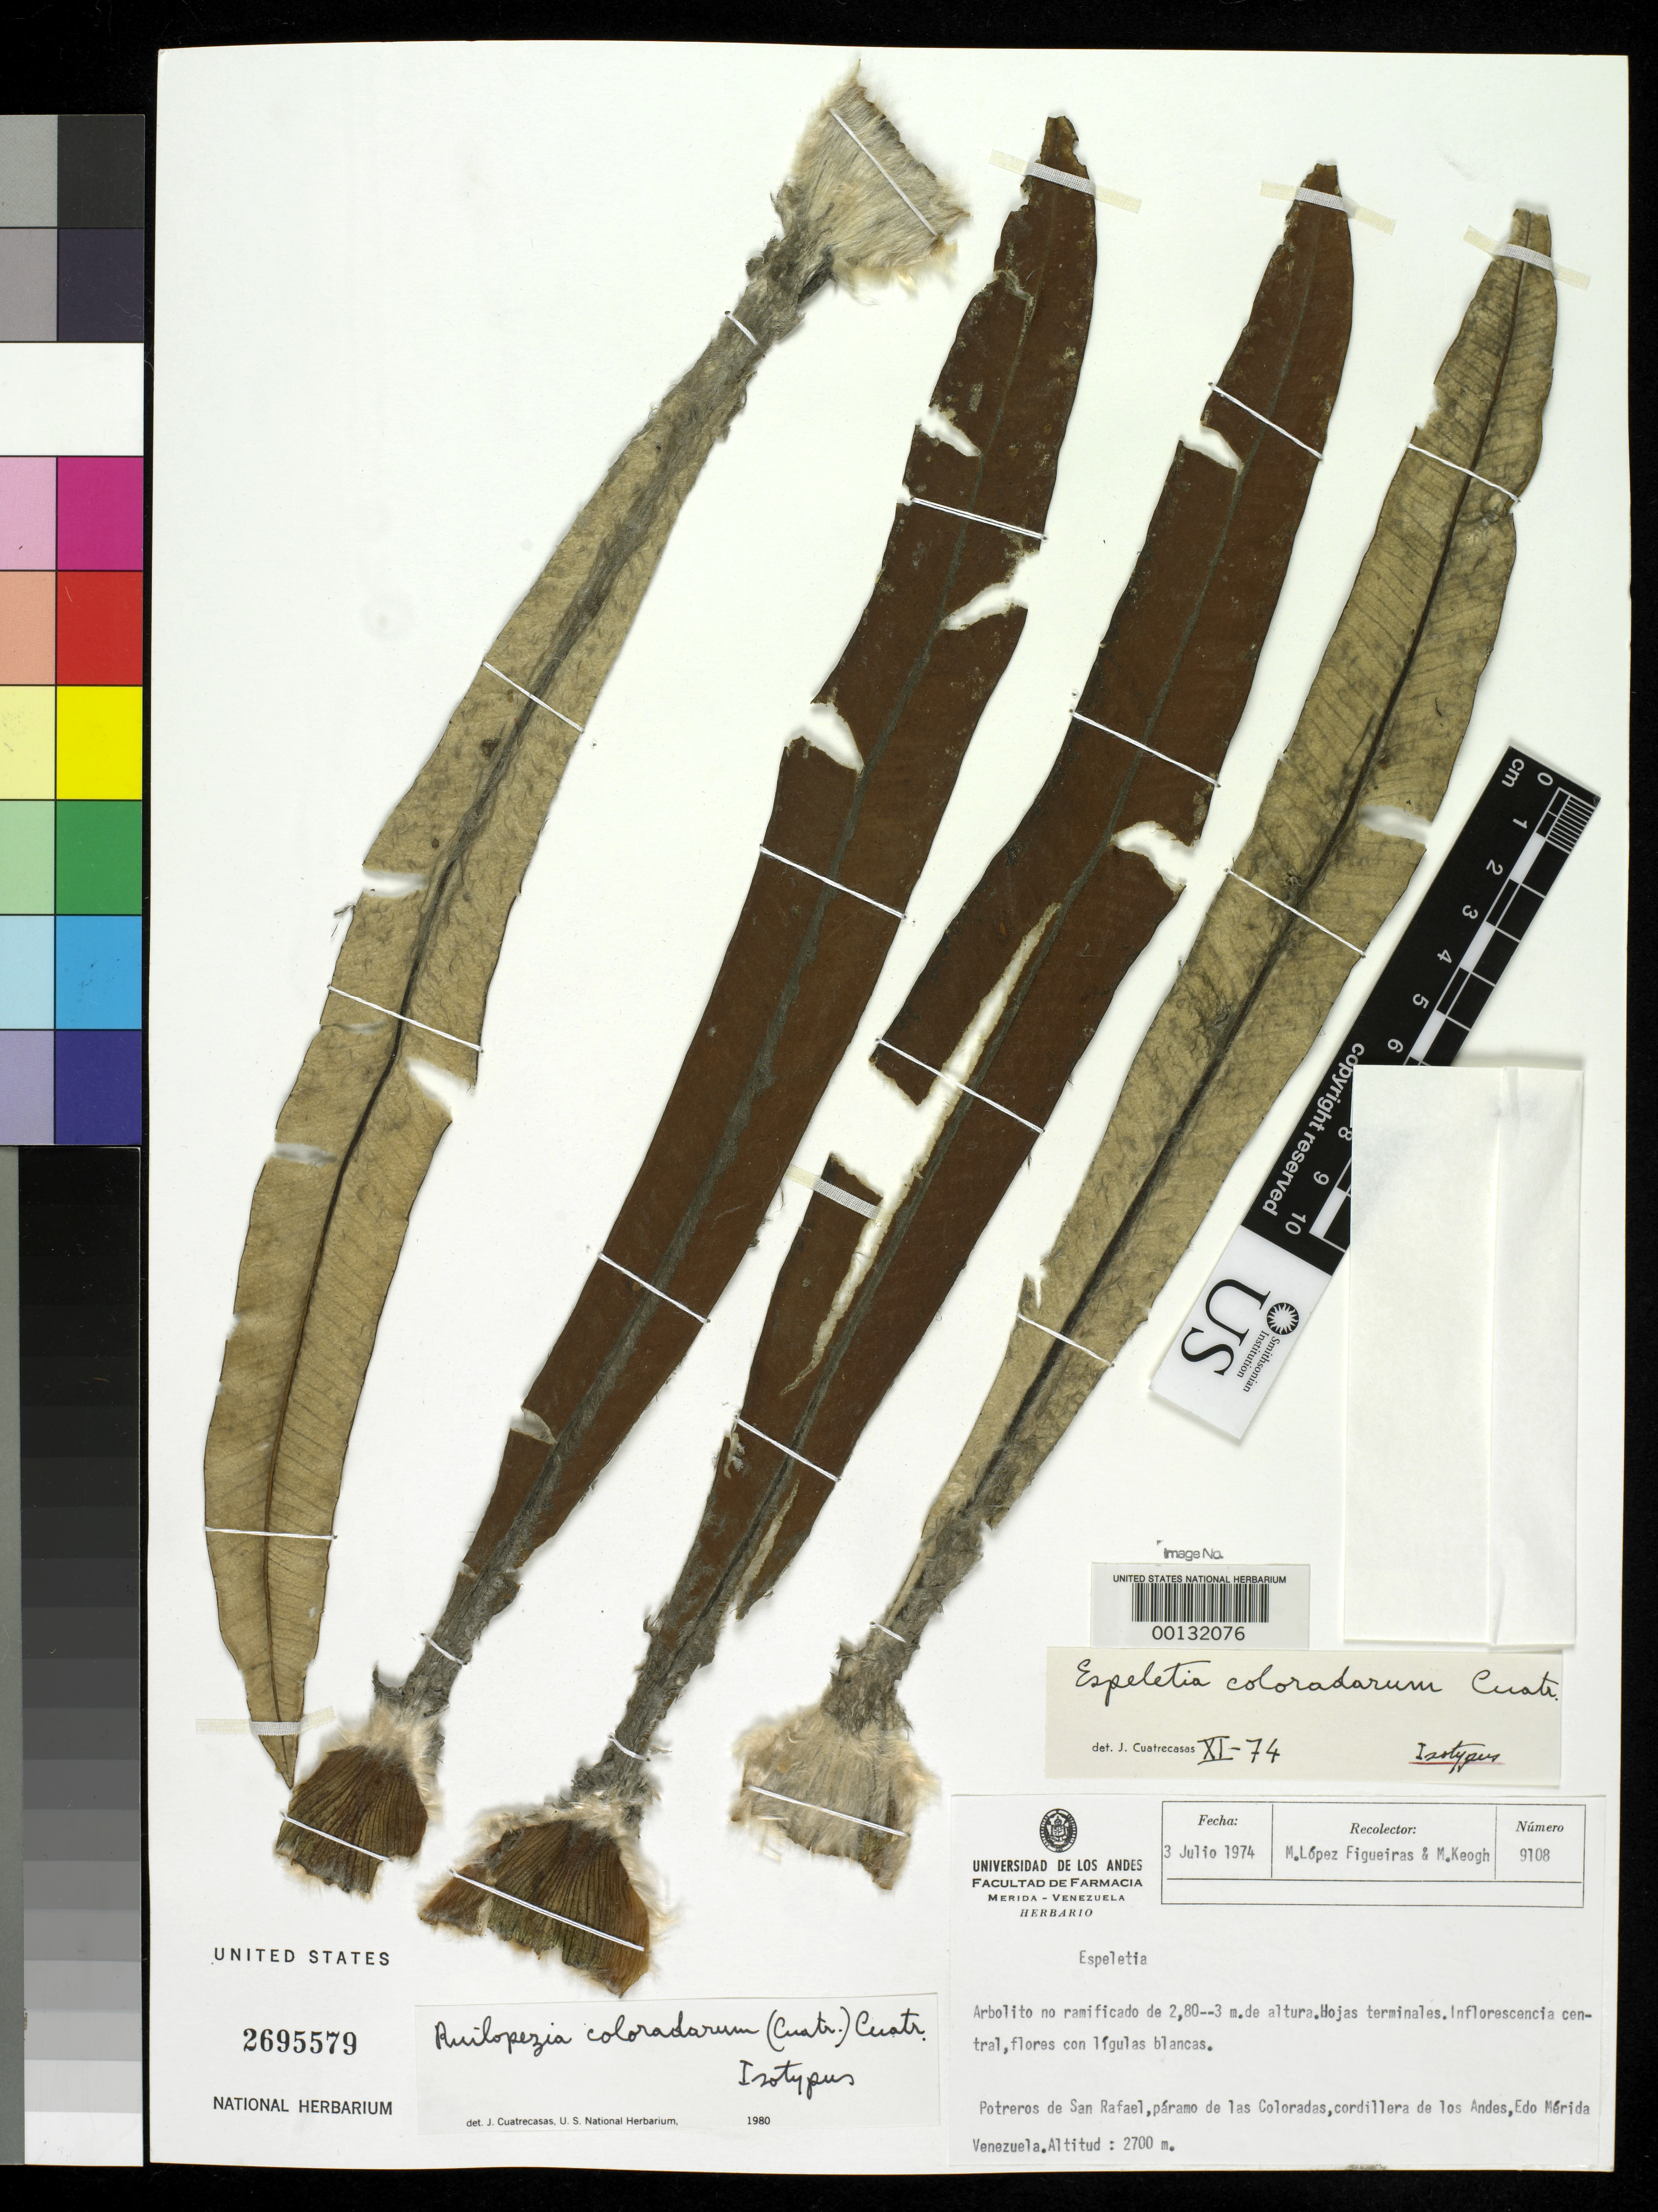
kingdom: Plantae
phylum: Tracheophyta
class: Magnoliopsida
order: Asterales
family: Asteraceae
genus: Espeletia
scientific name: Espeletia coloradarum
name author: Cuatrec.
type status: Isotype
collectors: M. López Figueiras & M. Keogh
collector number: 9108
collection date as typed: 03 Jul 1974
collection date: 1974-07-03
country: Venezuela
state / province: Mérida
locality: Potreros de San Rafael, Páramo de las Coloradas, Cordillera d Elos Andes.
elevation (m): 2700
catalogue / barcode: US 2695579